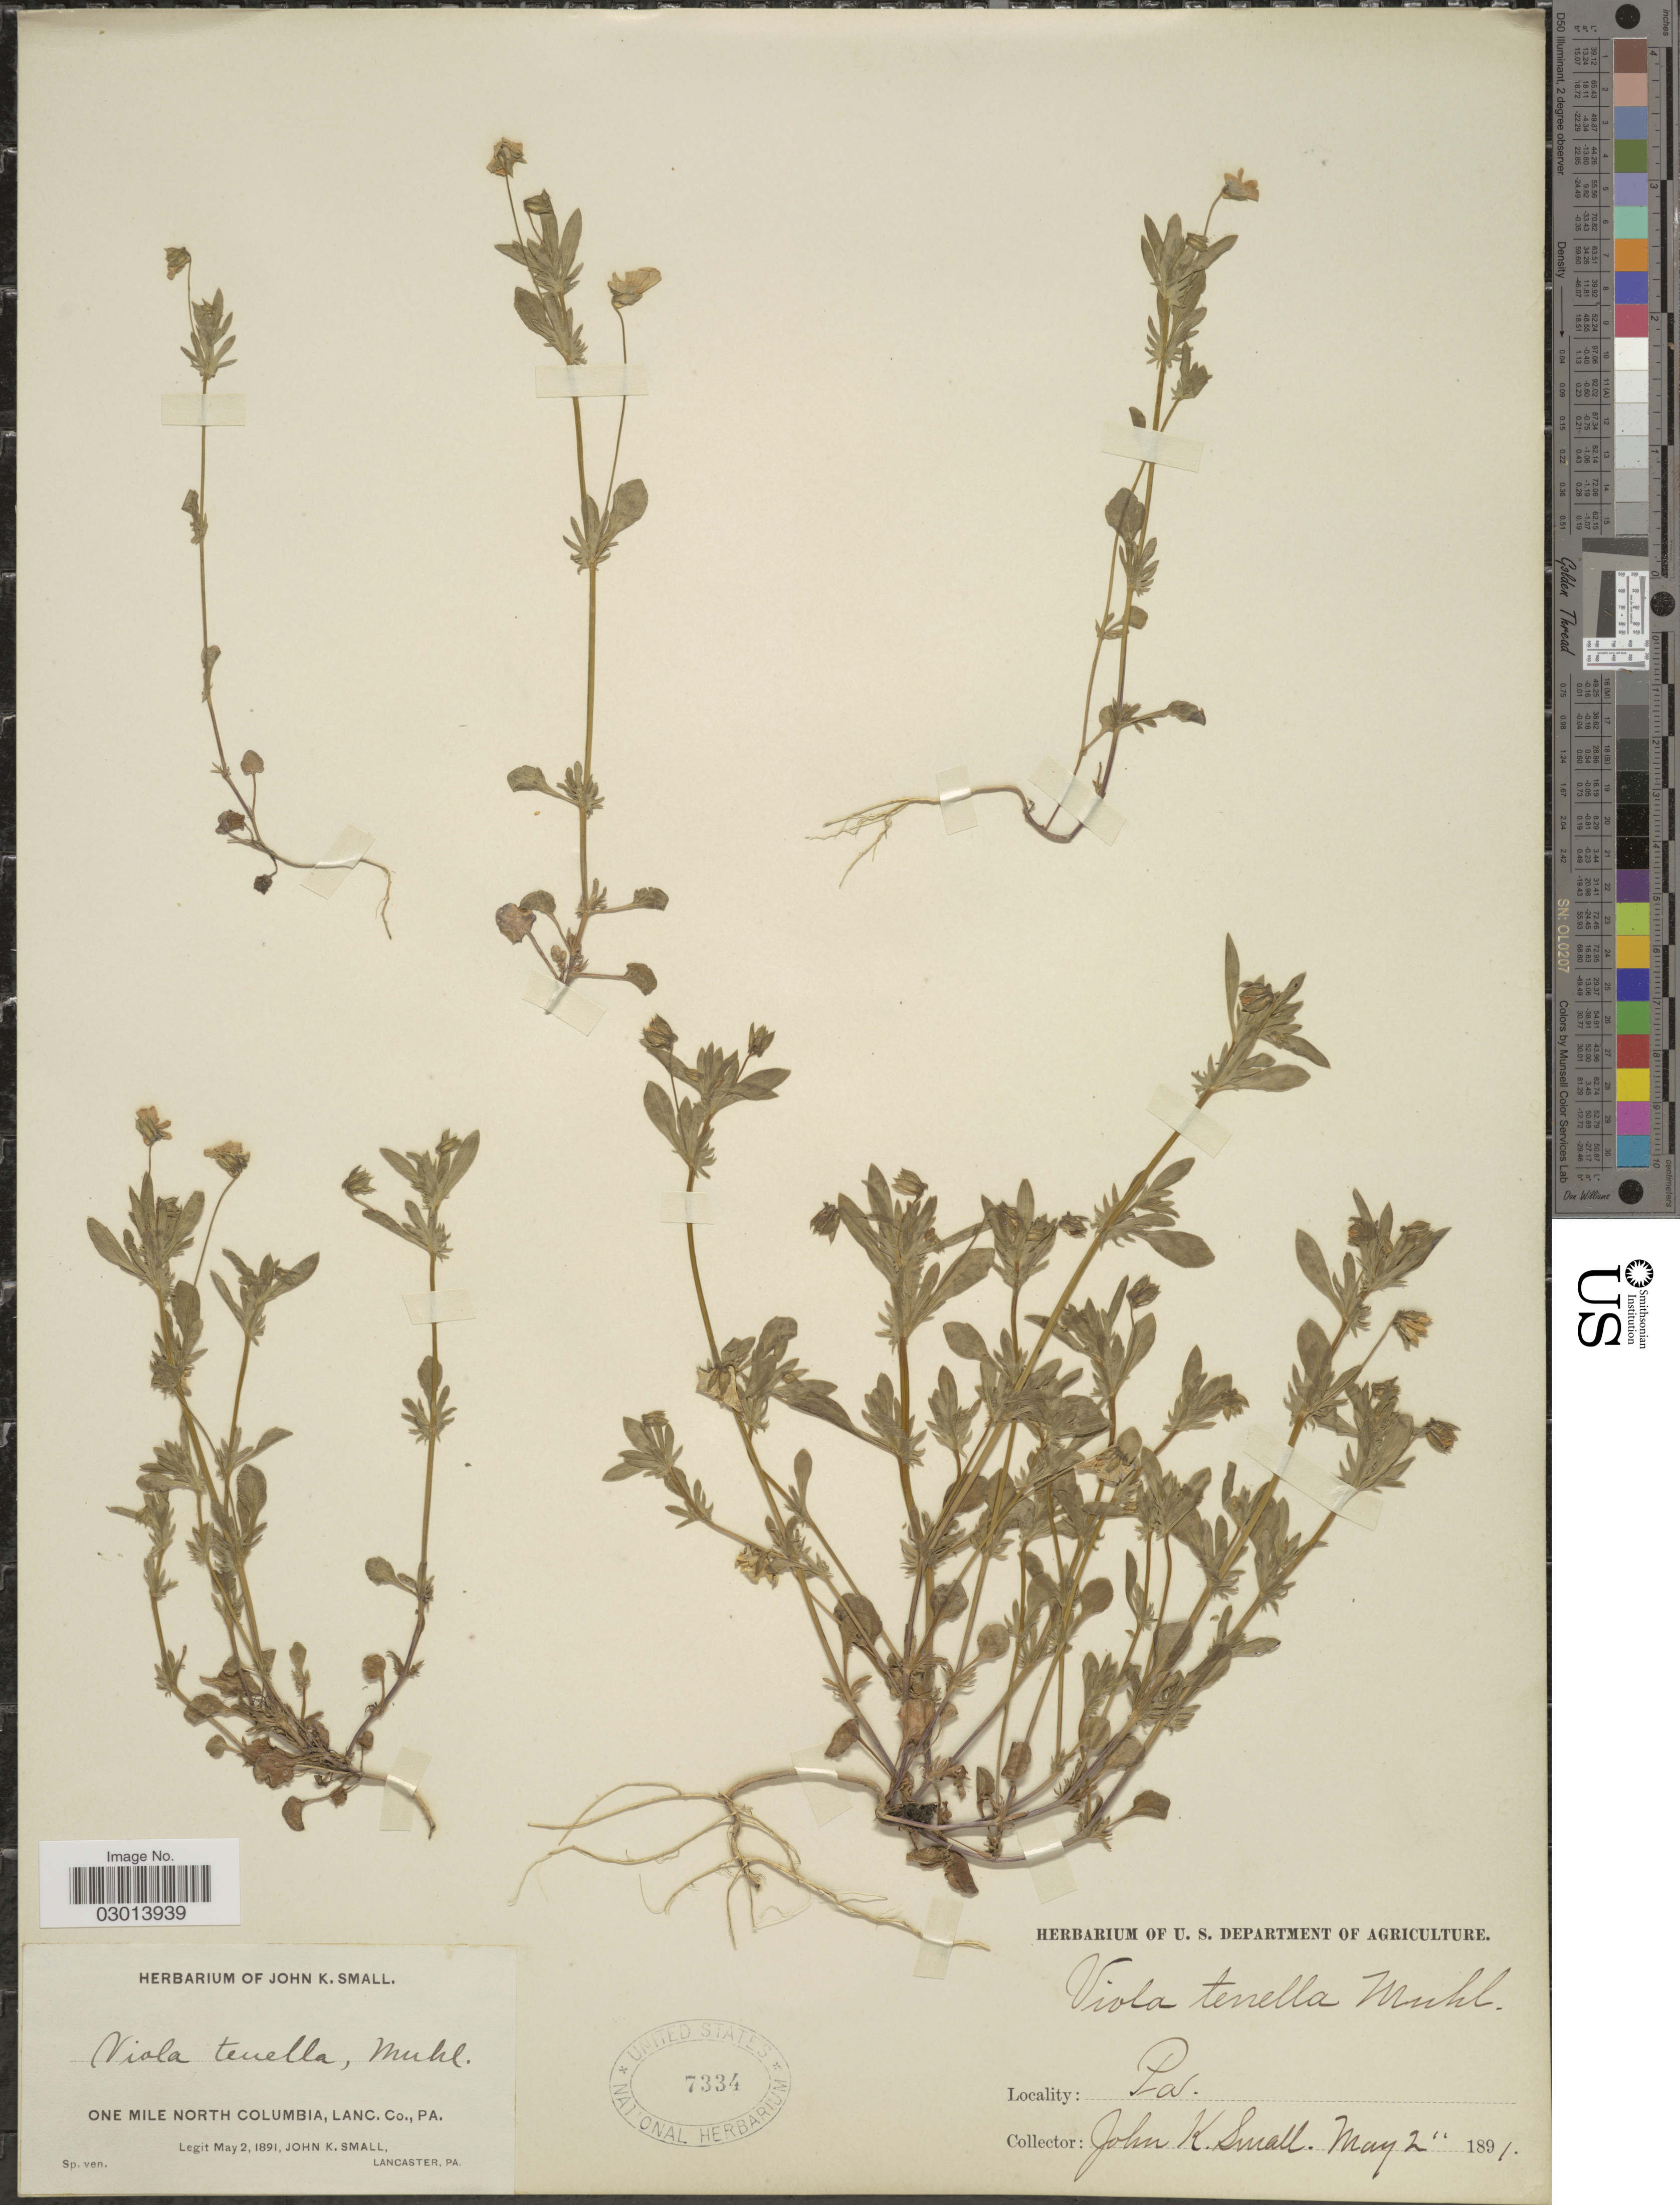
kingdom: Plantae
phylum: Tracheophyta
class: Magnoliopsida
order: Malpighiales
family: Violaceae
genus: Viola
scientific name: Viola rafinesquei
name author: Greene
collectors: J. K. Small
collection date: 1891-05-02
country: United States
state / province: Pennsylvania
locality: One mile North Columbia, Lancaster Co.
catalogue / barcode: US 7334